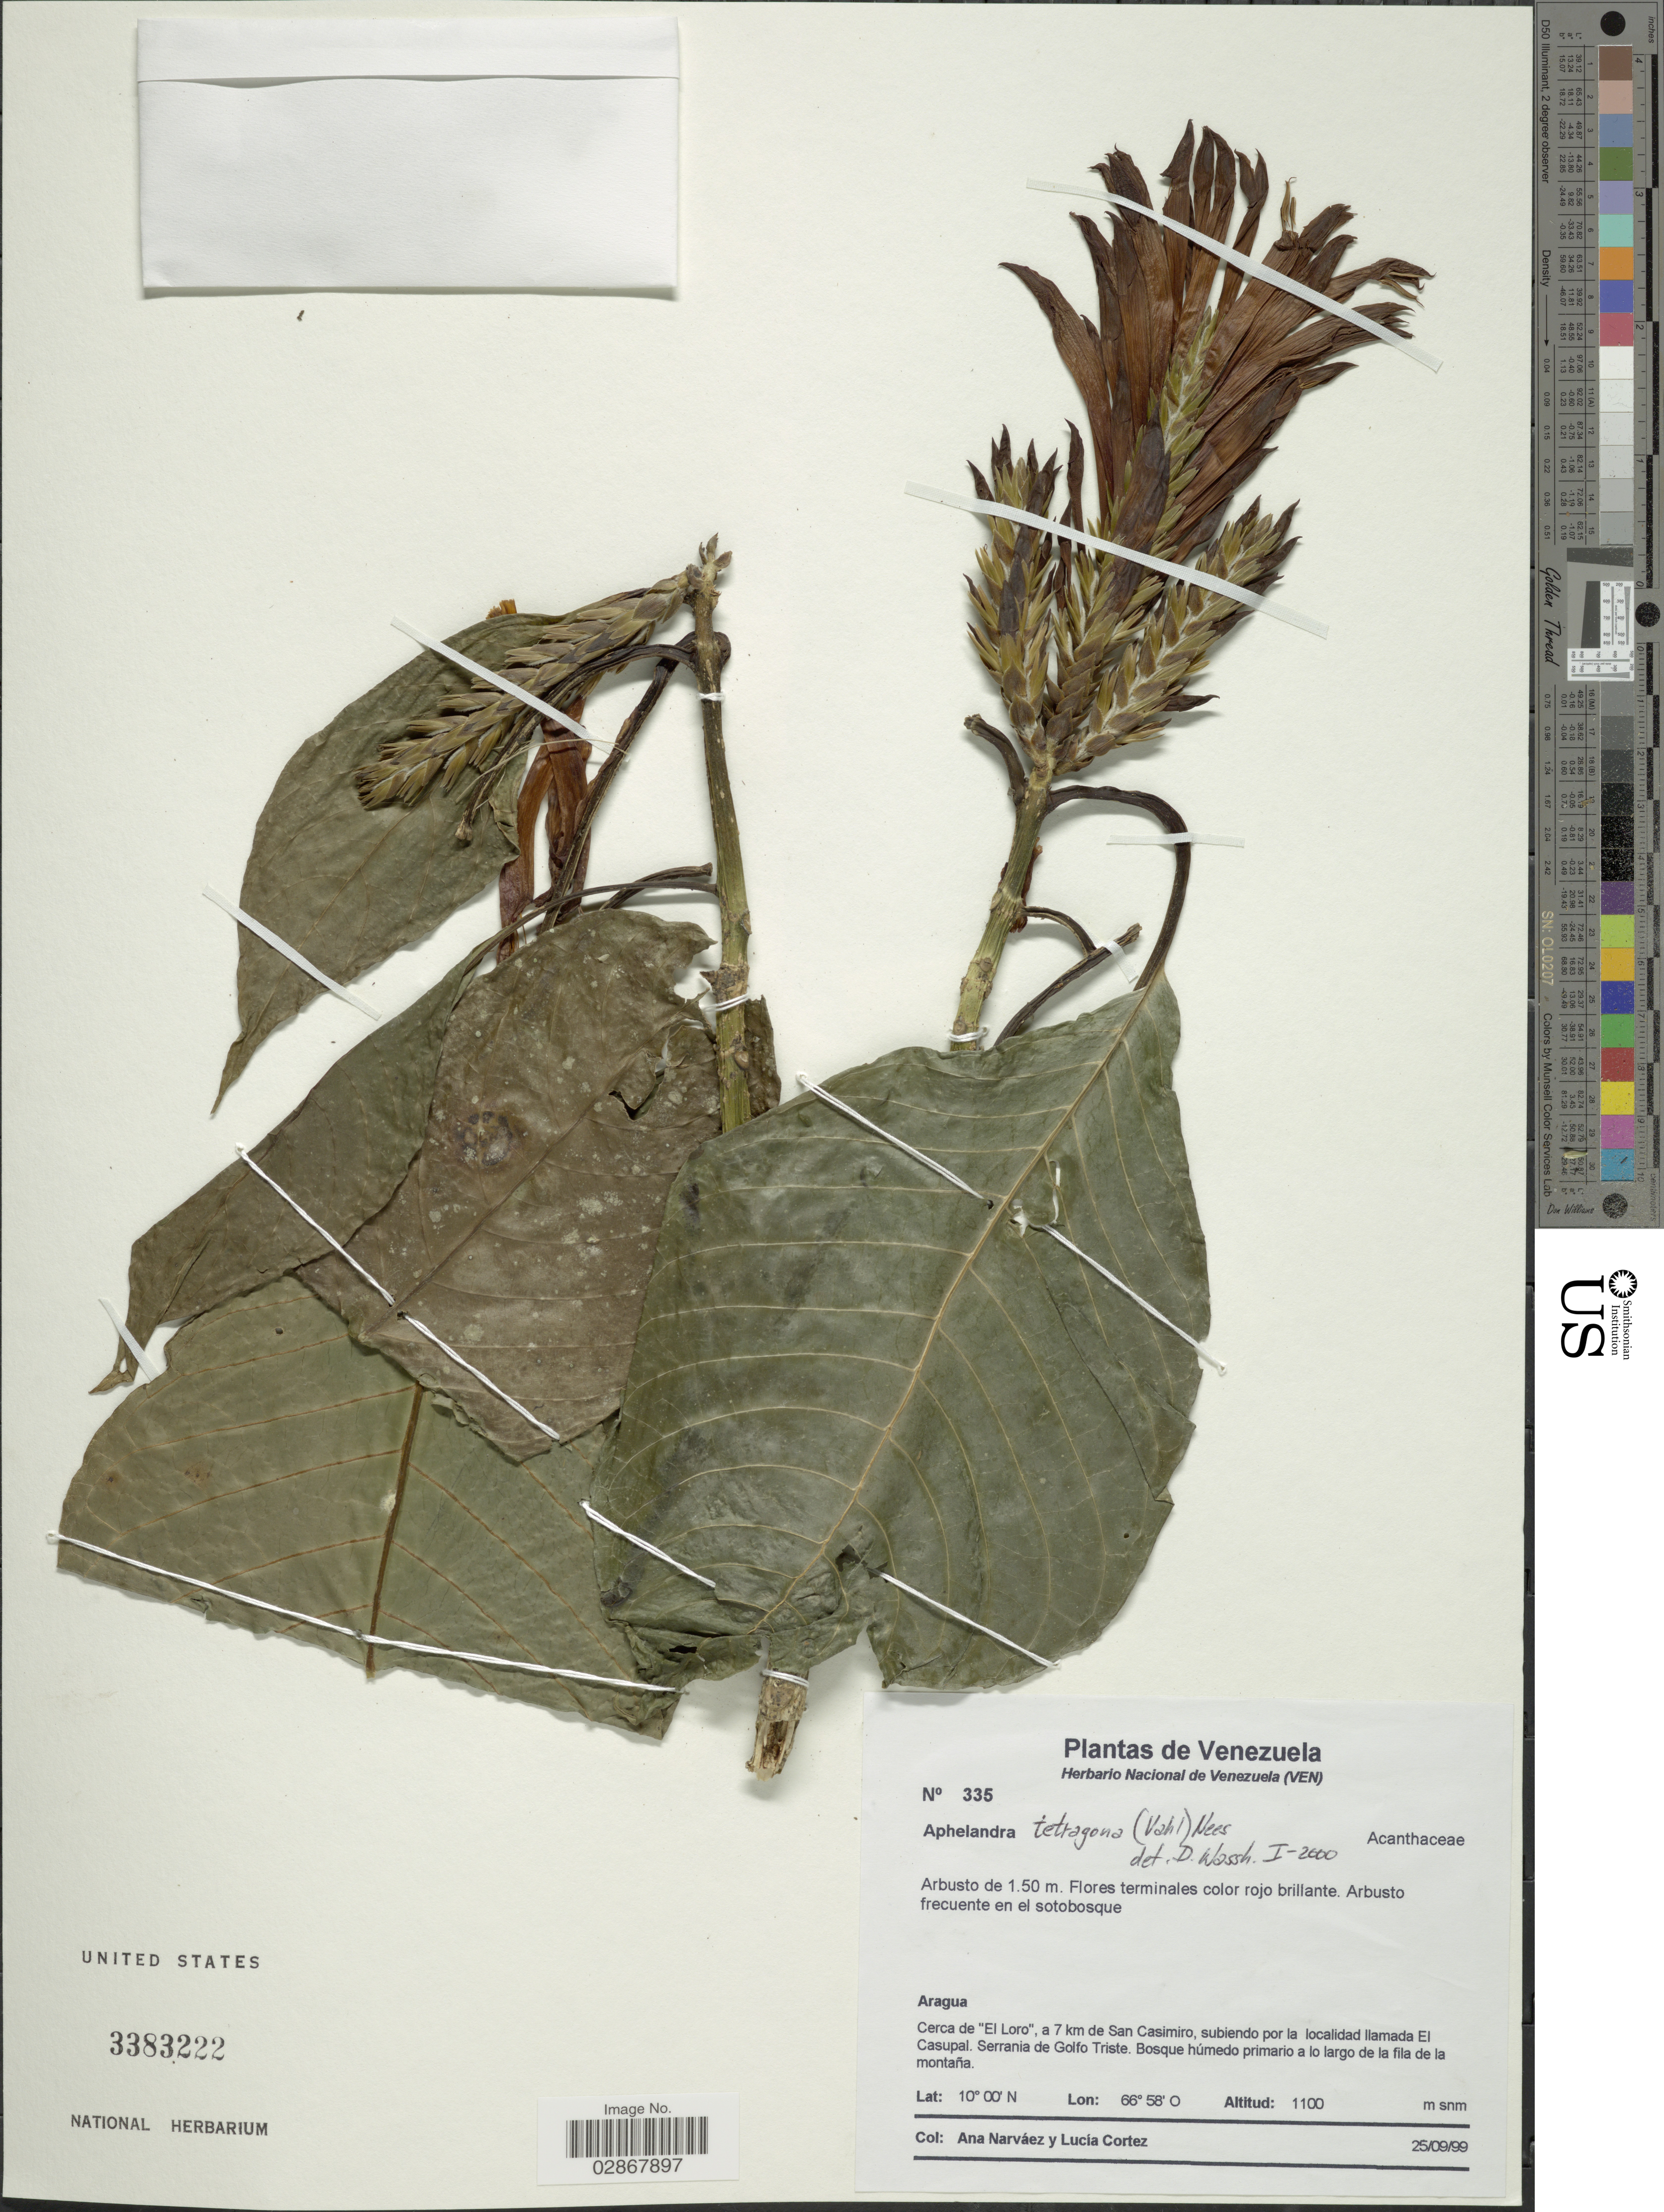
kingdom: Plantae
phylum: Tracheophyta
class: Magnoliopsida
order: Lamiales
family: Acanthaceae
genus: Aphelandra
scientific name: Aphelandra tetragona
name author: (Vahl) Nees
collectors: A. Narváez & L. Cortéz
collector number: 335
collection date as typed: Transcribed d/m/y: 25/9/99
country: Venezuela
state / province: Aragua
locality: Cerca de "El Loro", a 7 km de San Casimiro, subiendo por la localidad llamada El Casupal. Serrania de Golfo Triste.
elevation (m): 1100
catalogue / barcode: US 3383222